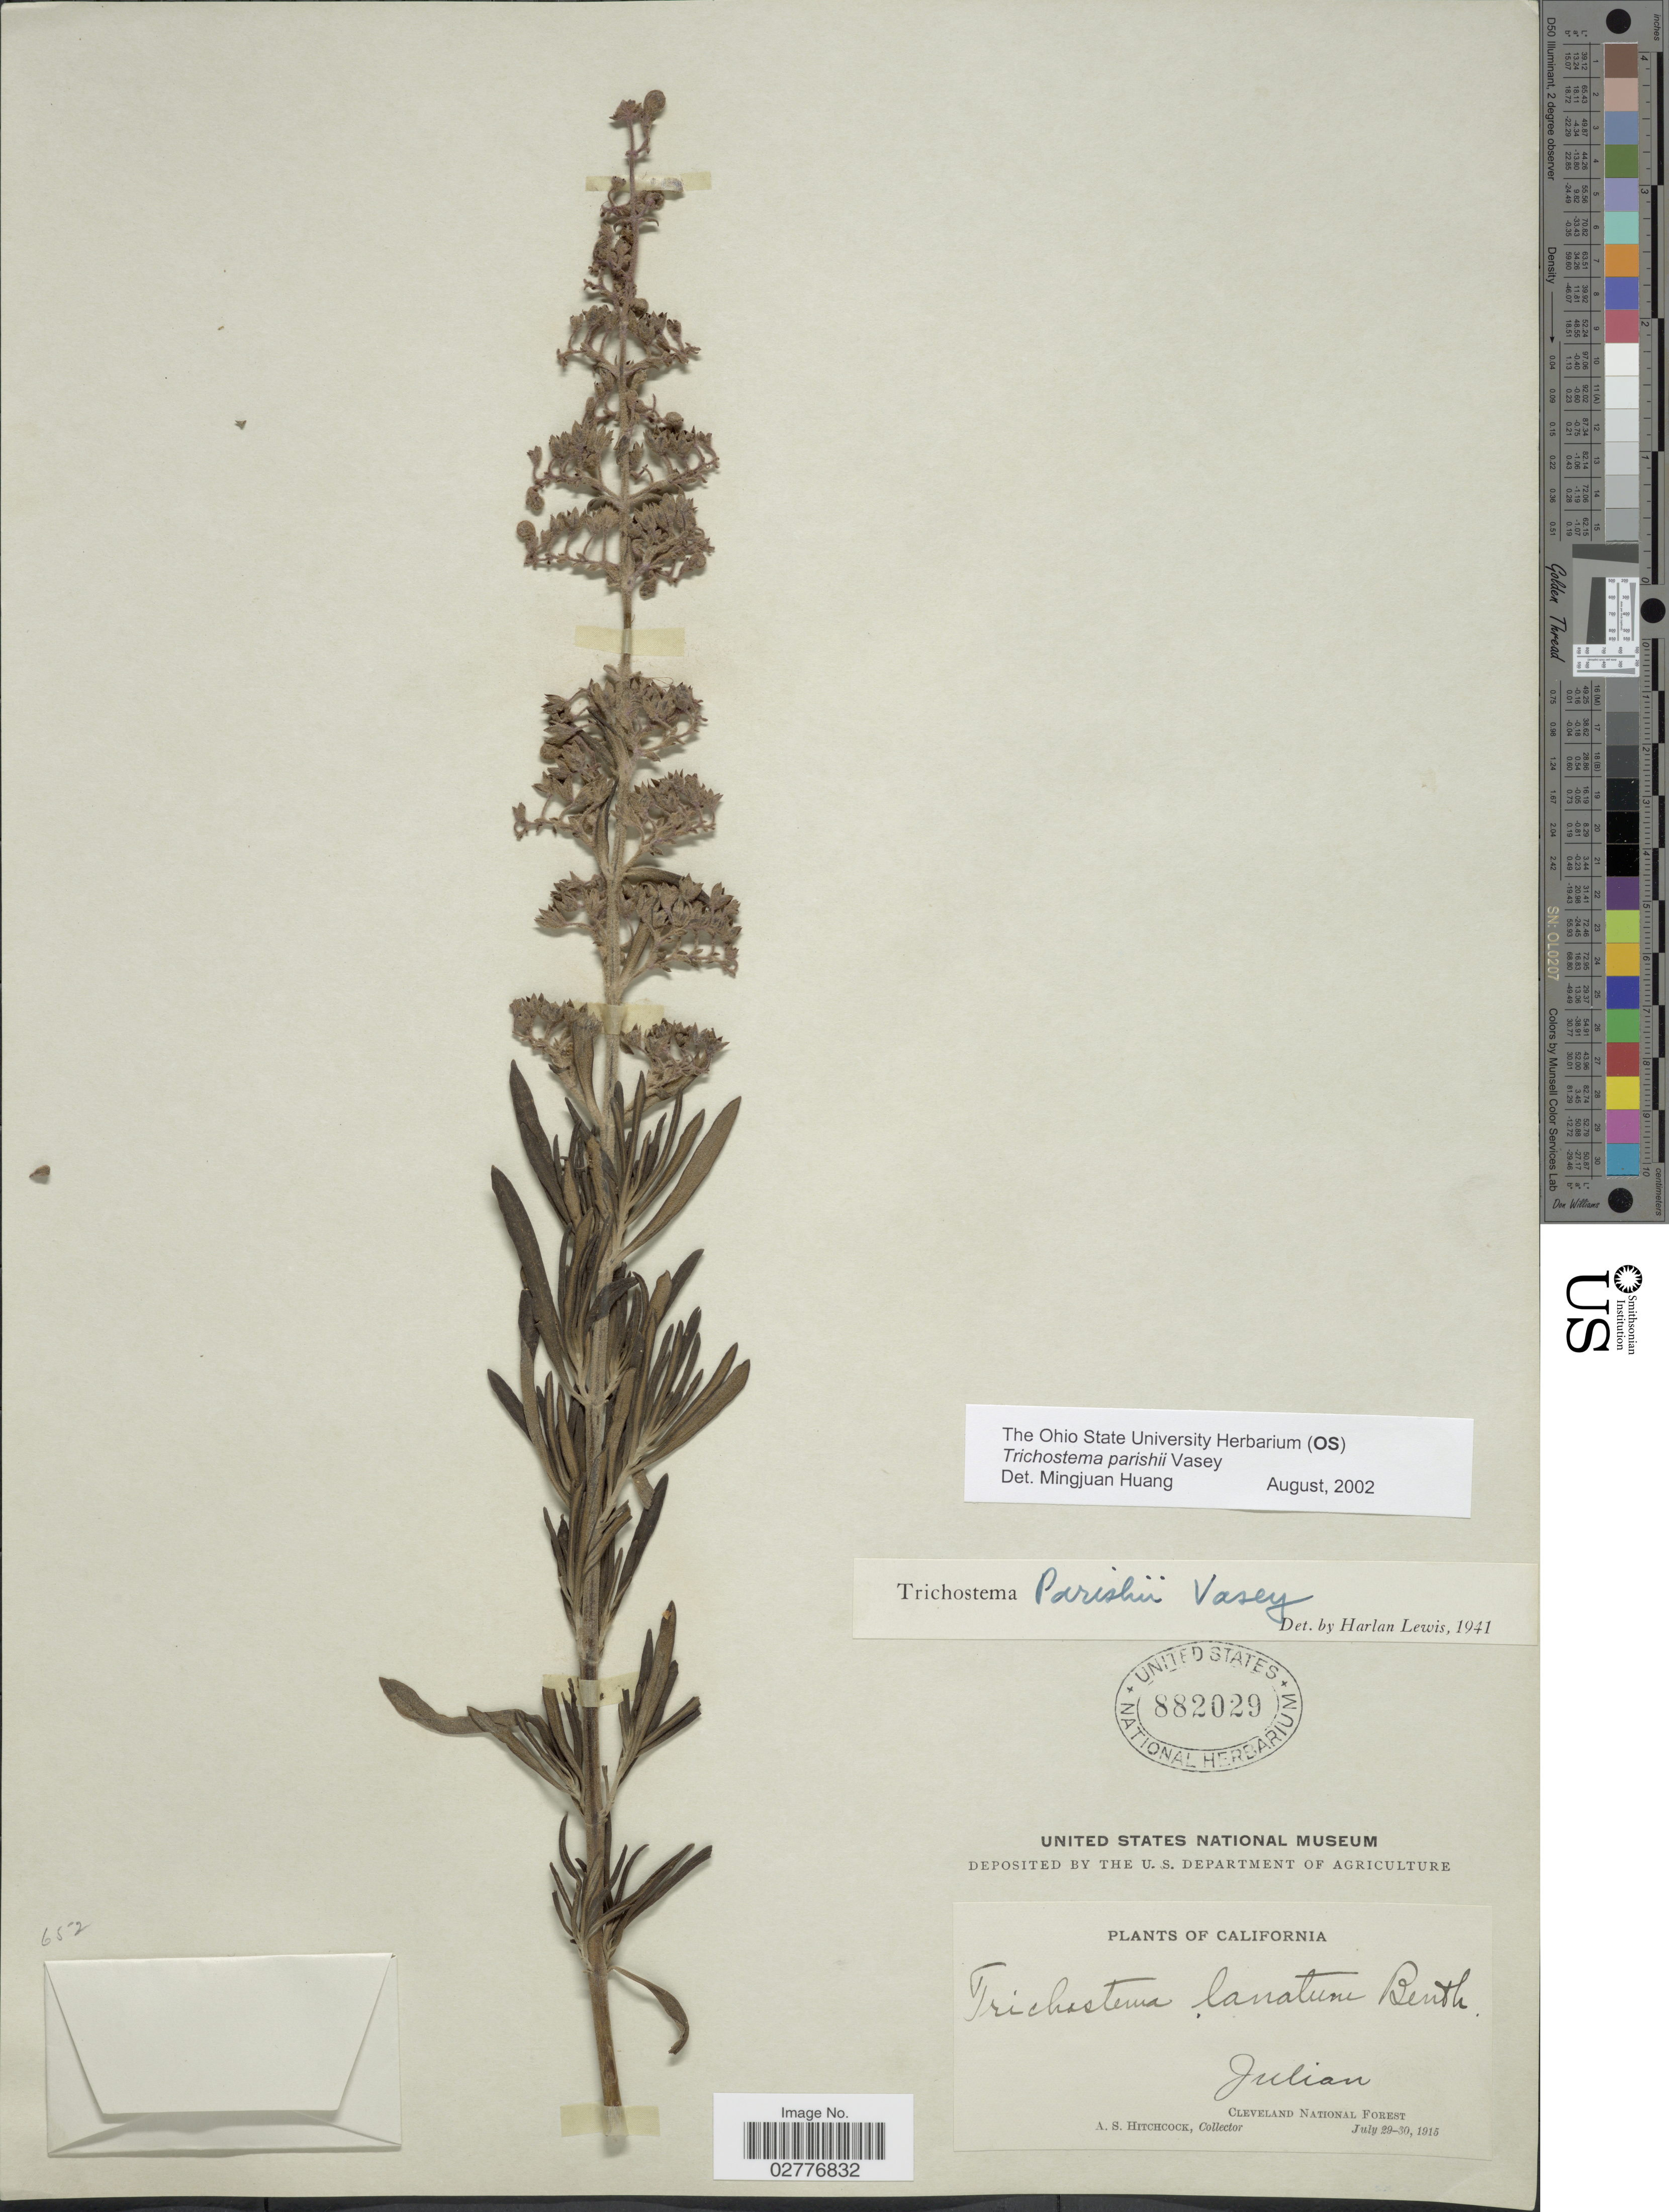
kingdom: Plantae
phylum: Tracheophyta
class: Magnoliopsida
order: Lamiales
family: Lamiaceae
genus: Trichostema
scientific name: Trichostema parishii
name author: Vasey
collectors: A. S. Hitchcock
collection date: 1915-07-29/1915-07-30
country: United States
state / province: California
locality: Julian. Cleveland National Forest.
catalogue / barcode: US 882029